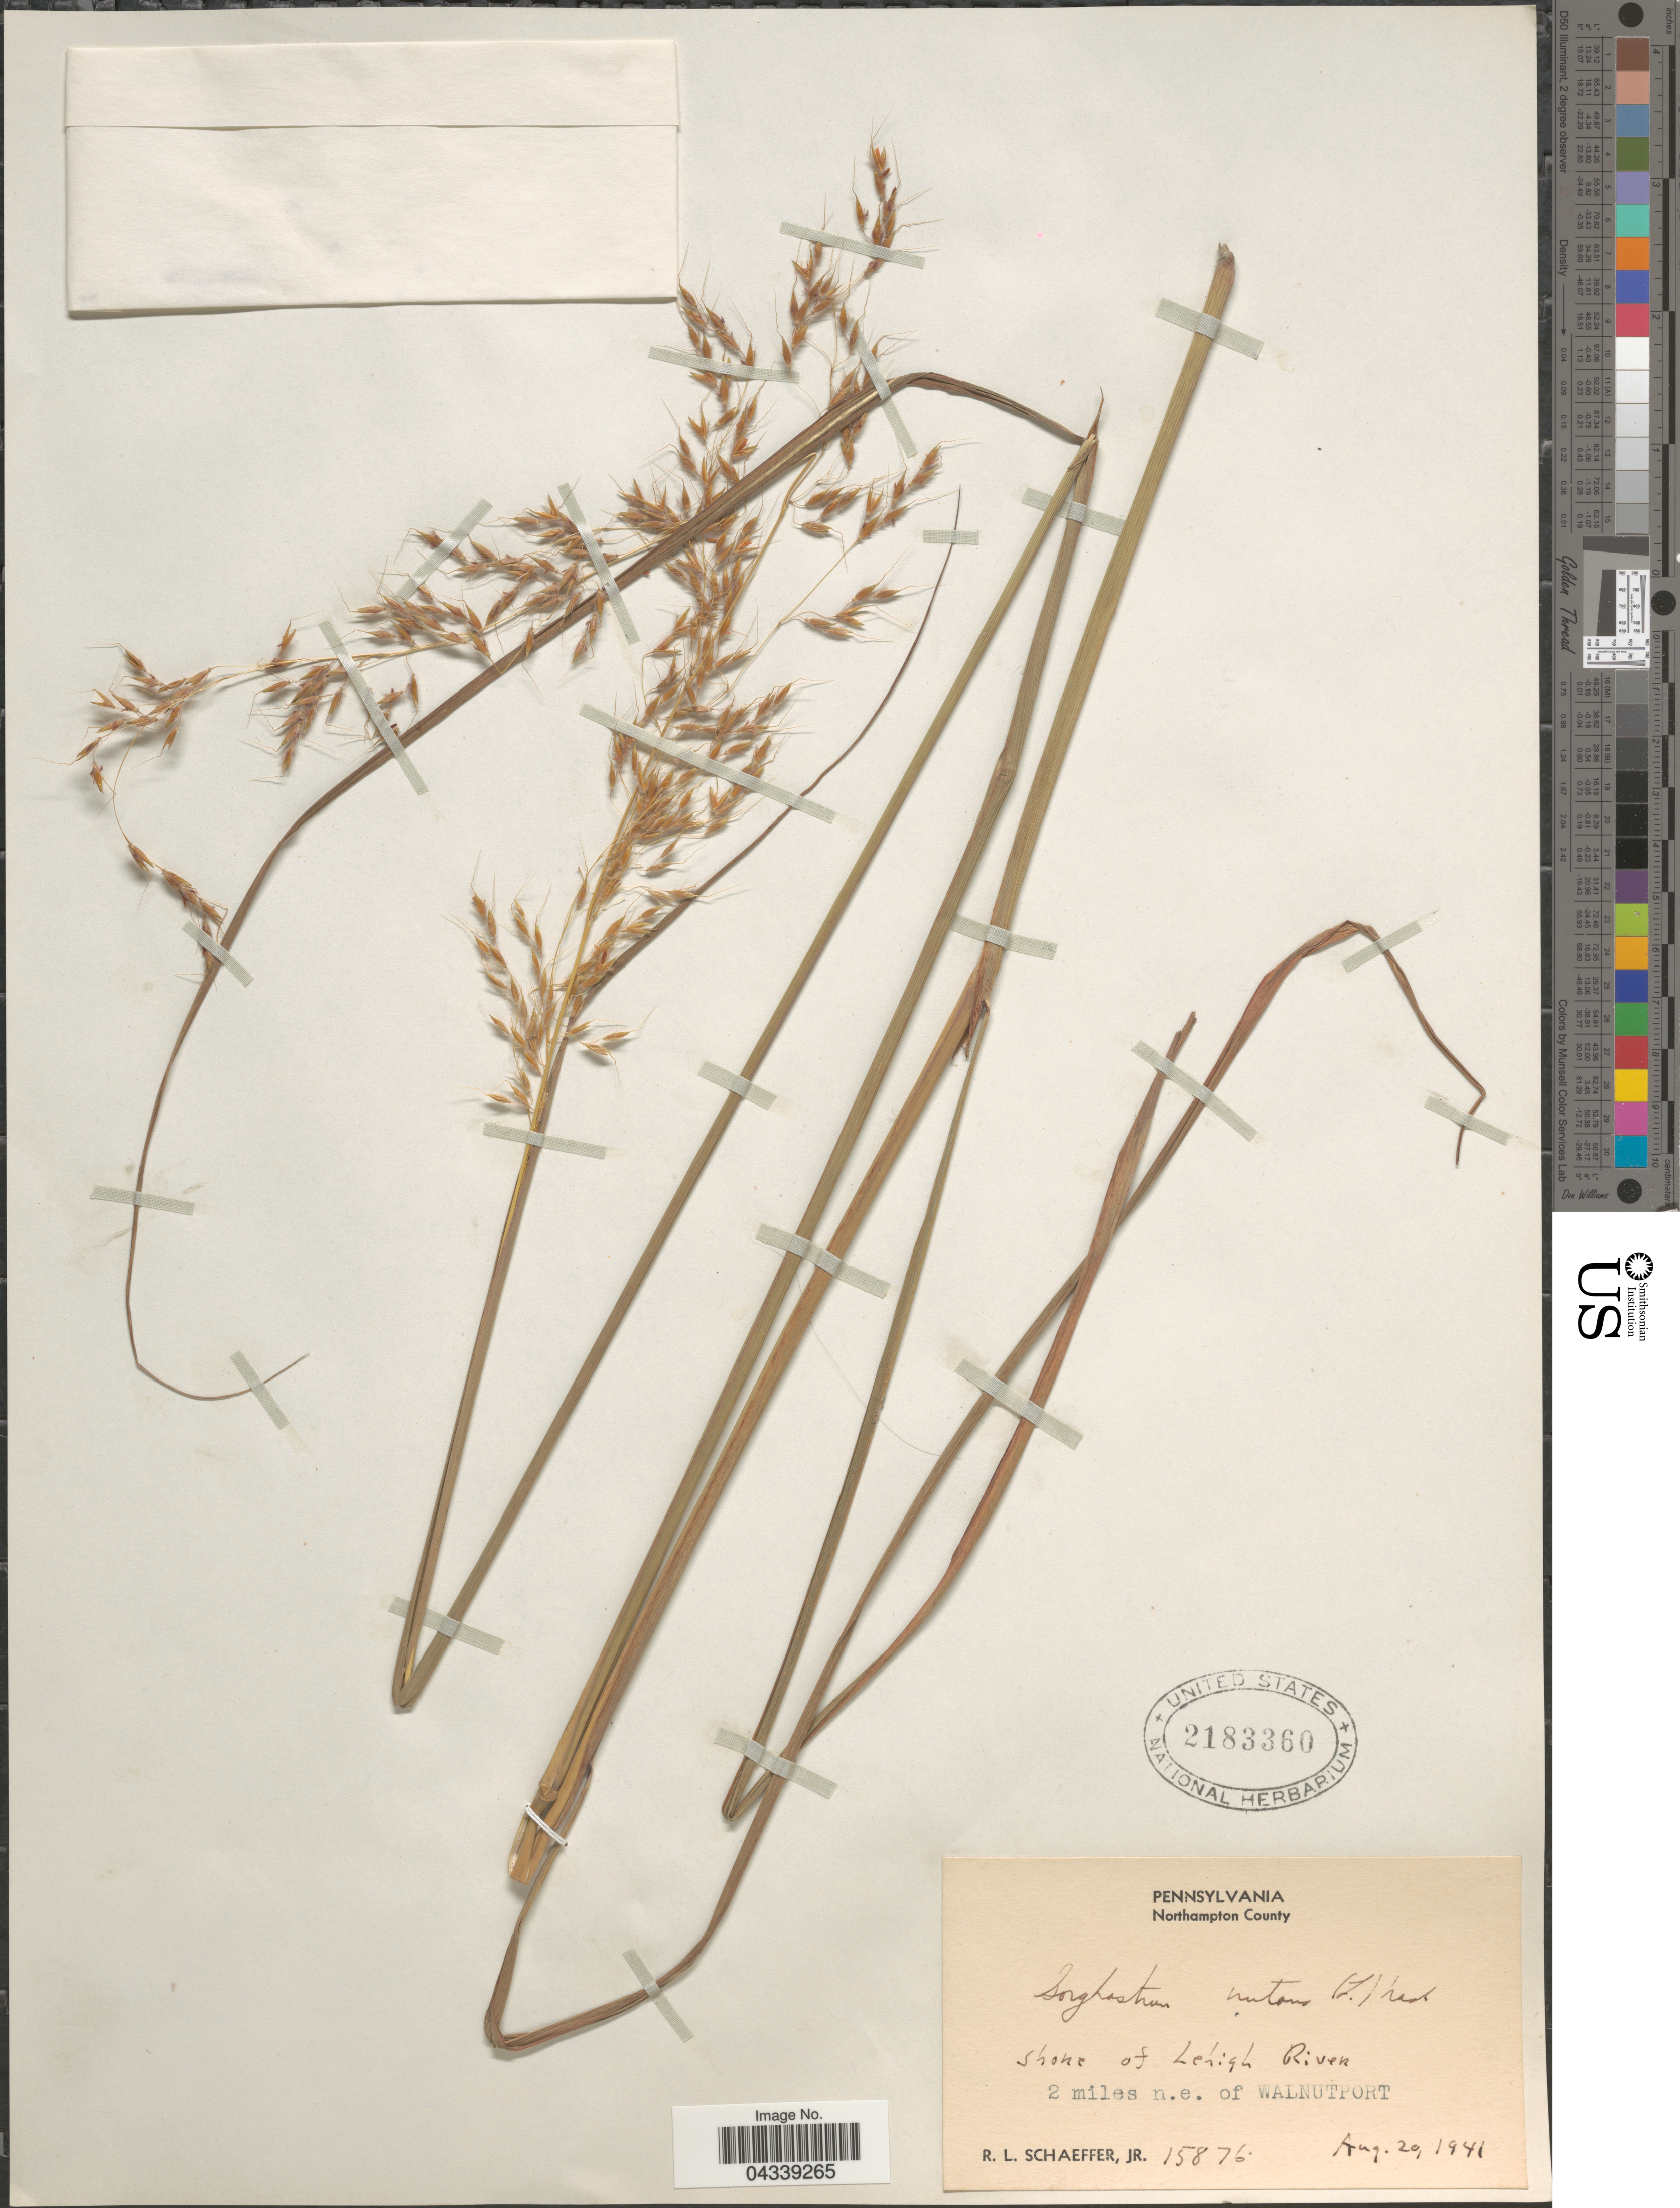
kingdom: Plantae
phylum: Tracheophyta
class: Liliopsida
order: Poales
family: Poaceae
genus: Sorghastrum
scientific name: Sorghastrum nutans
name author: (L.) Nash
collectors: R. L. Schaeffer Jr.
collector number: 15876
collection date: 1941-08-20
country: United States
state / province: Pennsylvania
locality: Northampton County. Shore of Lehigh River. 2 miles n.e. of Walnutport.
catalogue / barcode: US 2183360